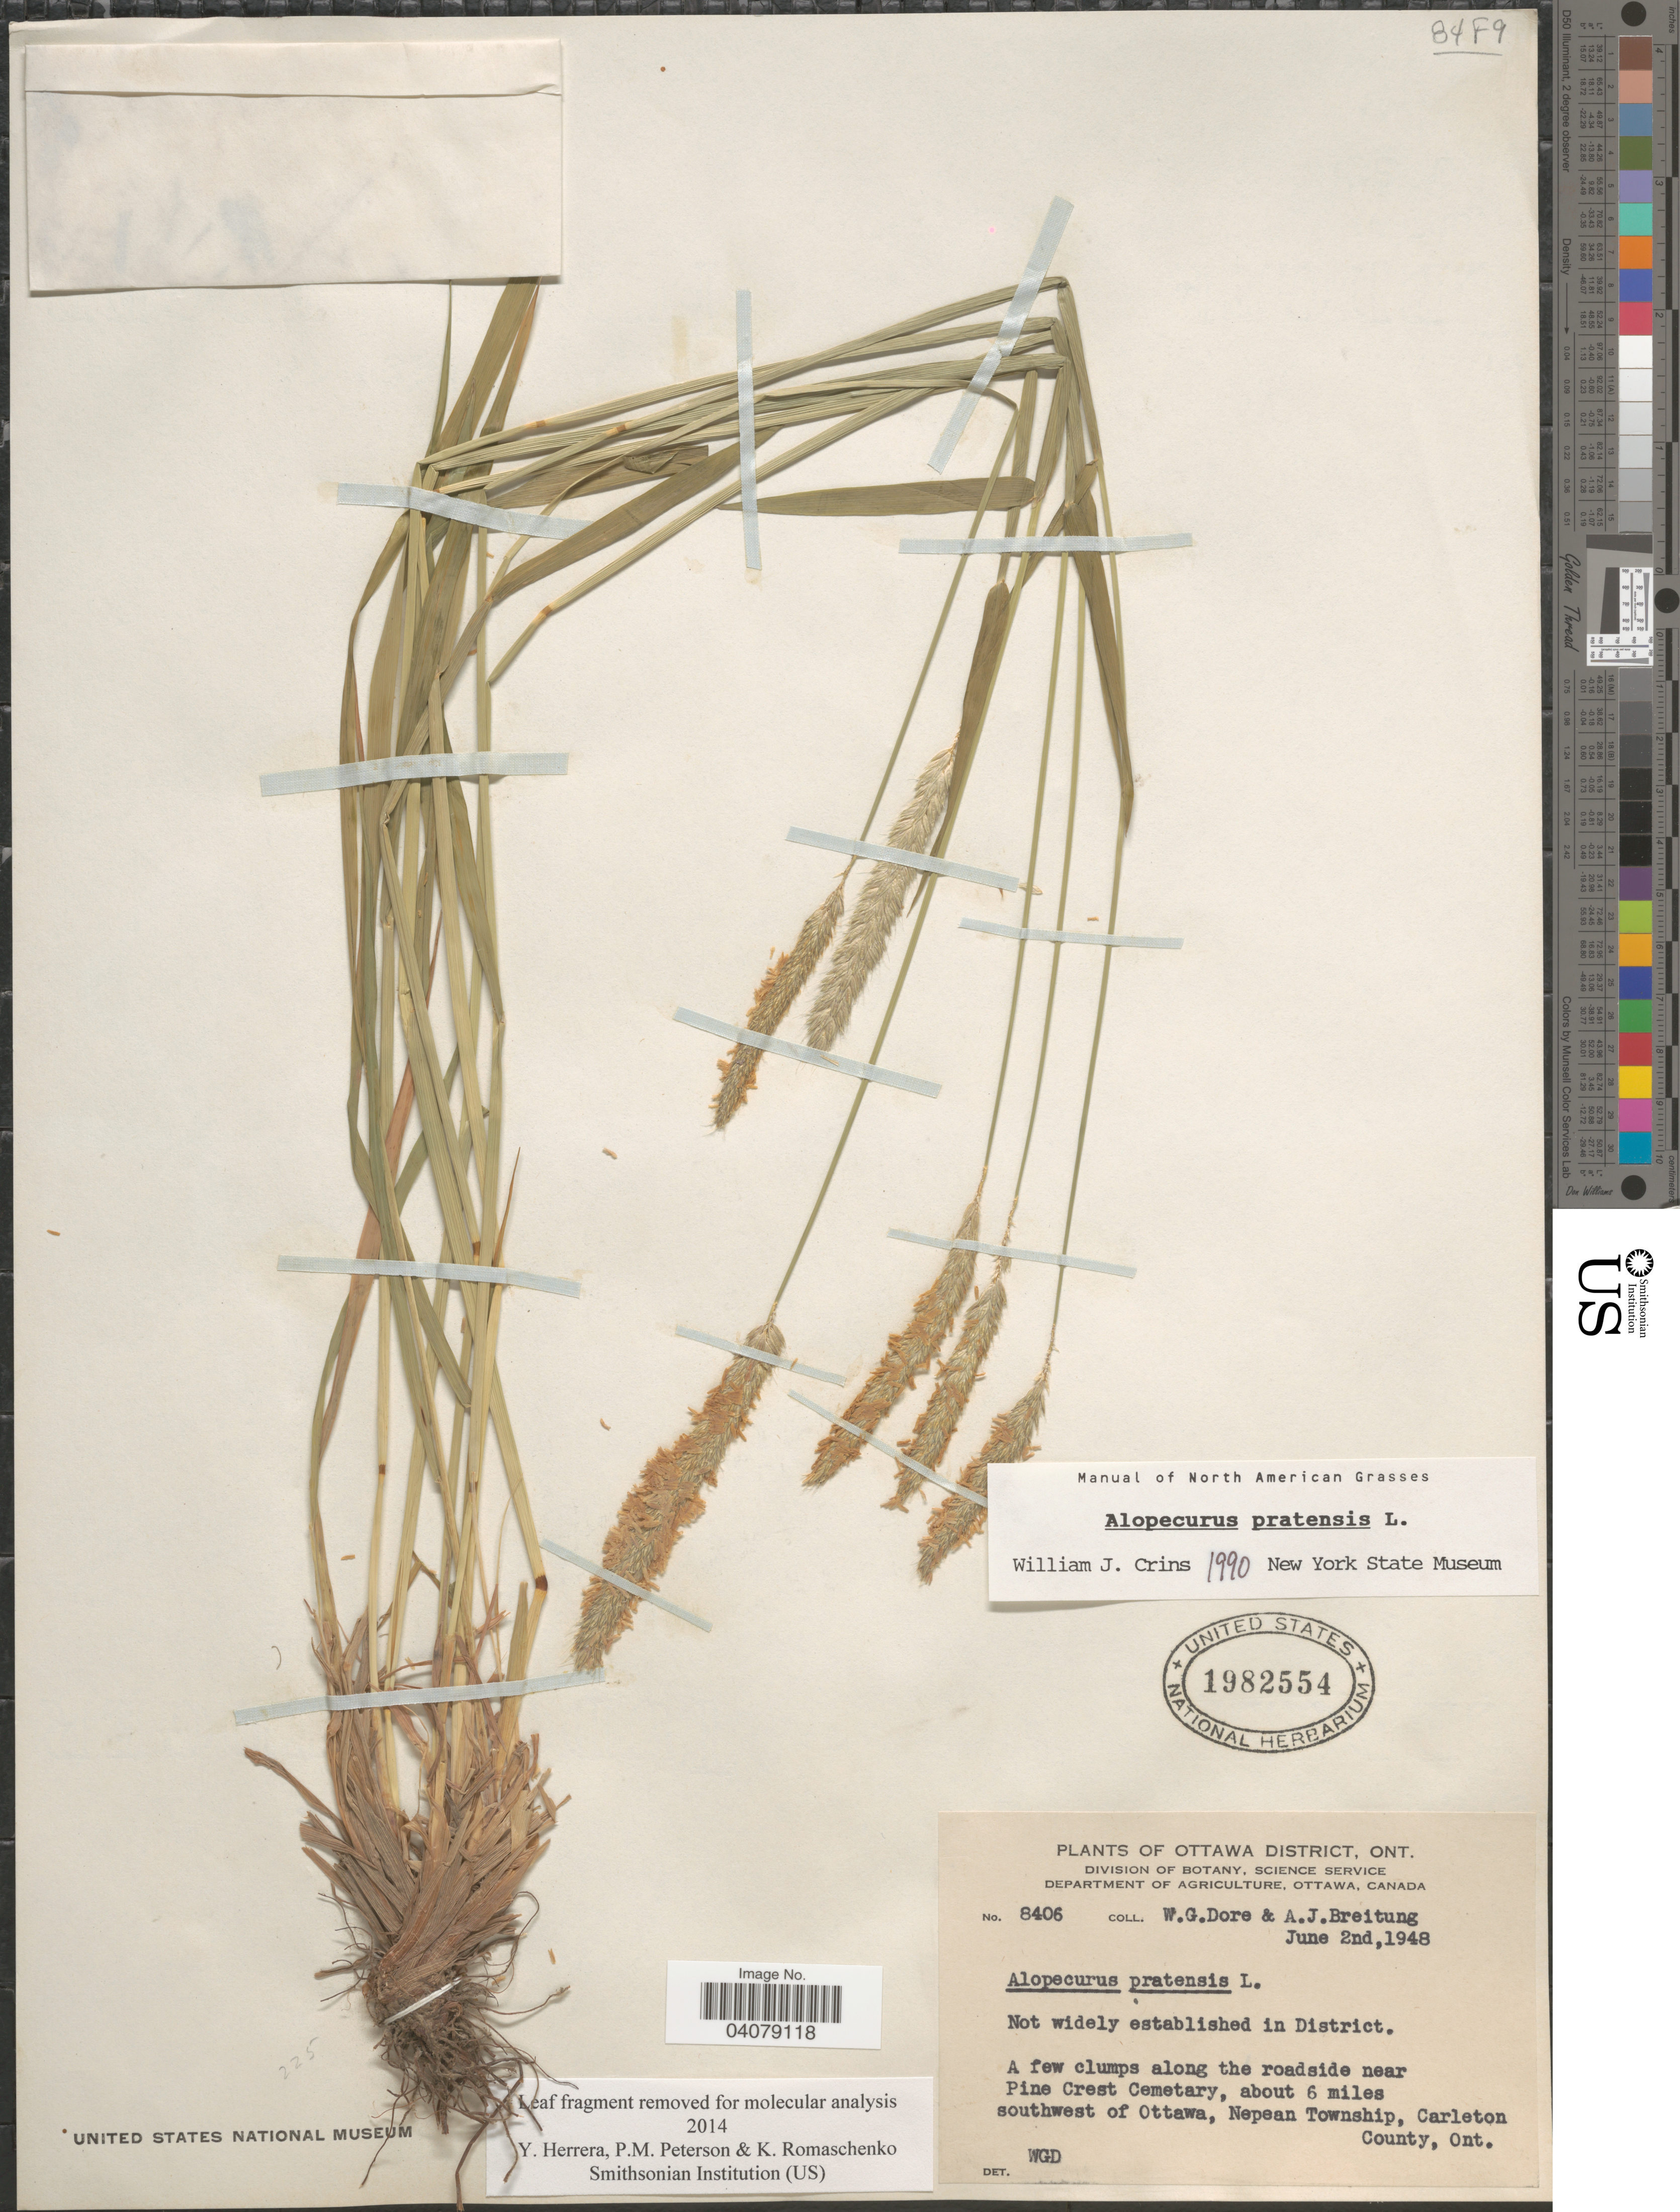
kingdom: Plantae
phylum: Tracheophyta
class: Liliopsida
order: Poales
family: Poaceae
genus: Alopecurus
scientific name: Alopecurus pratensis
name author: L.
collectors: W. Dore & A. Breitung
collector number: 8406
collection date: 1948-06-02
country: Canada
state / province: Ontario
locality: Ottawa District. Not widely established in District. A few clumps along the roadside near Pine Crest Cemetary, about 6 miles southwest of Ottawa, Nepean Township, Carleton County.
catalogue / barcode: US 1982554